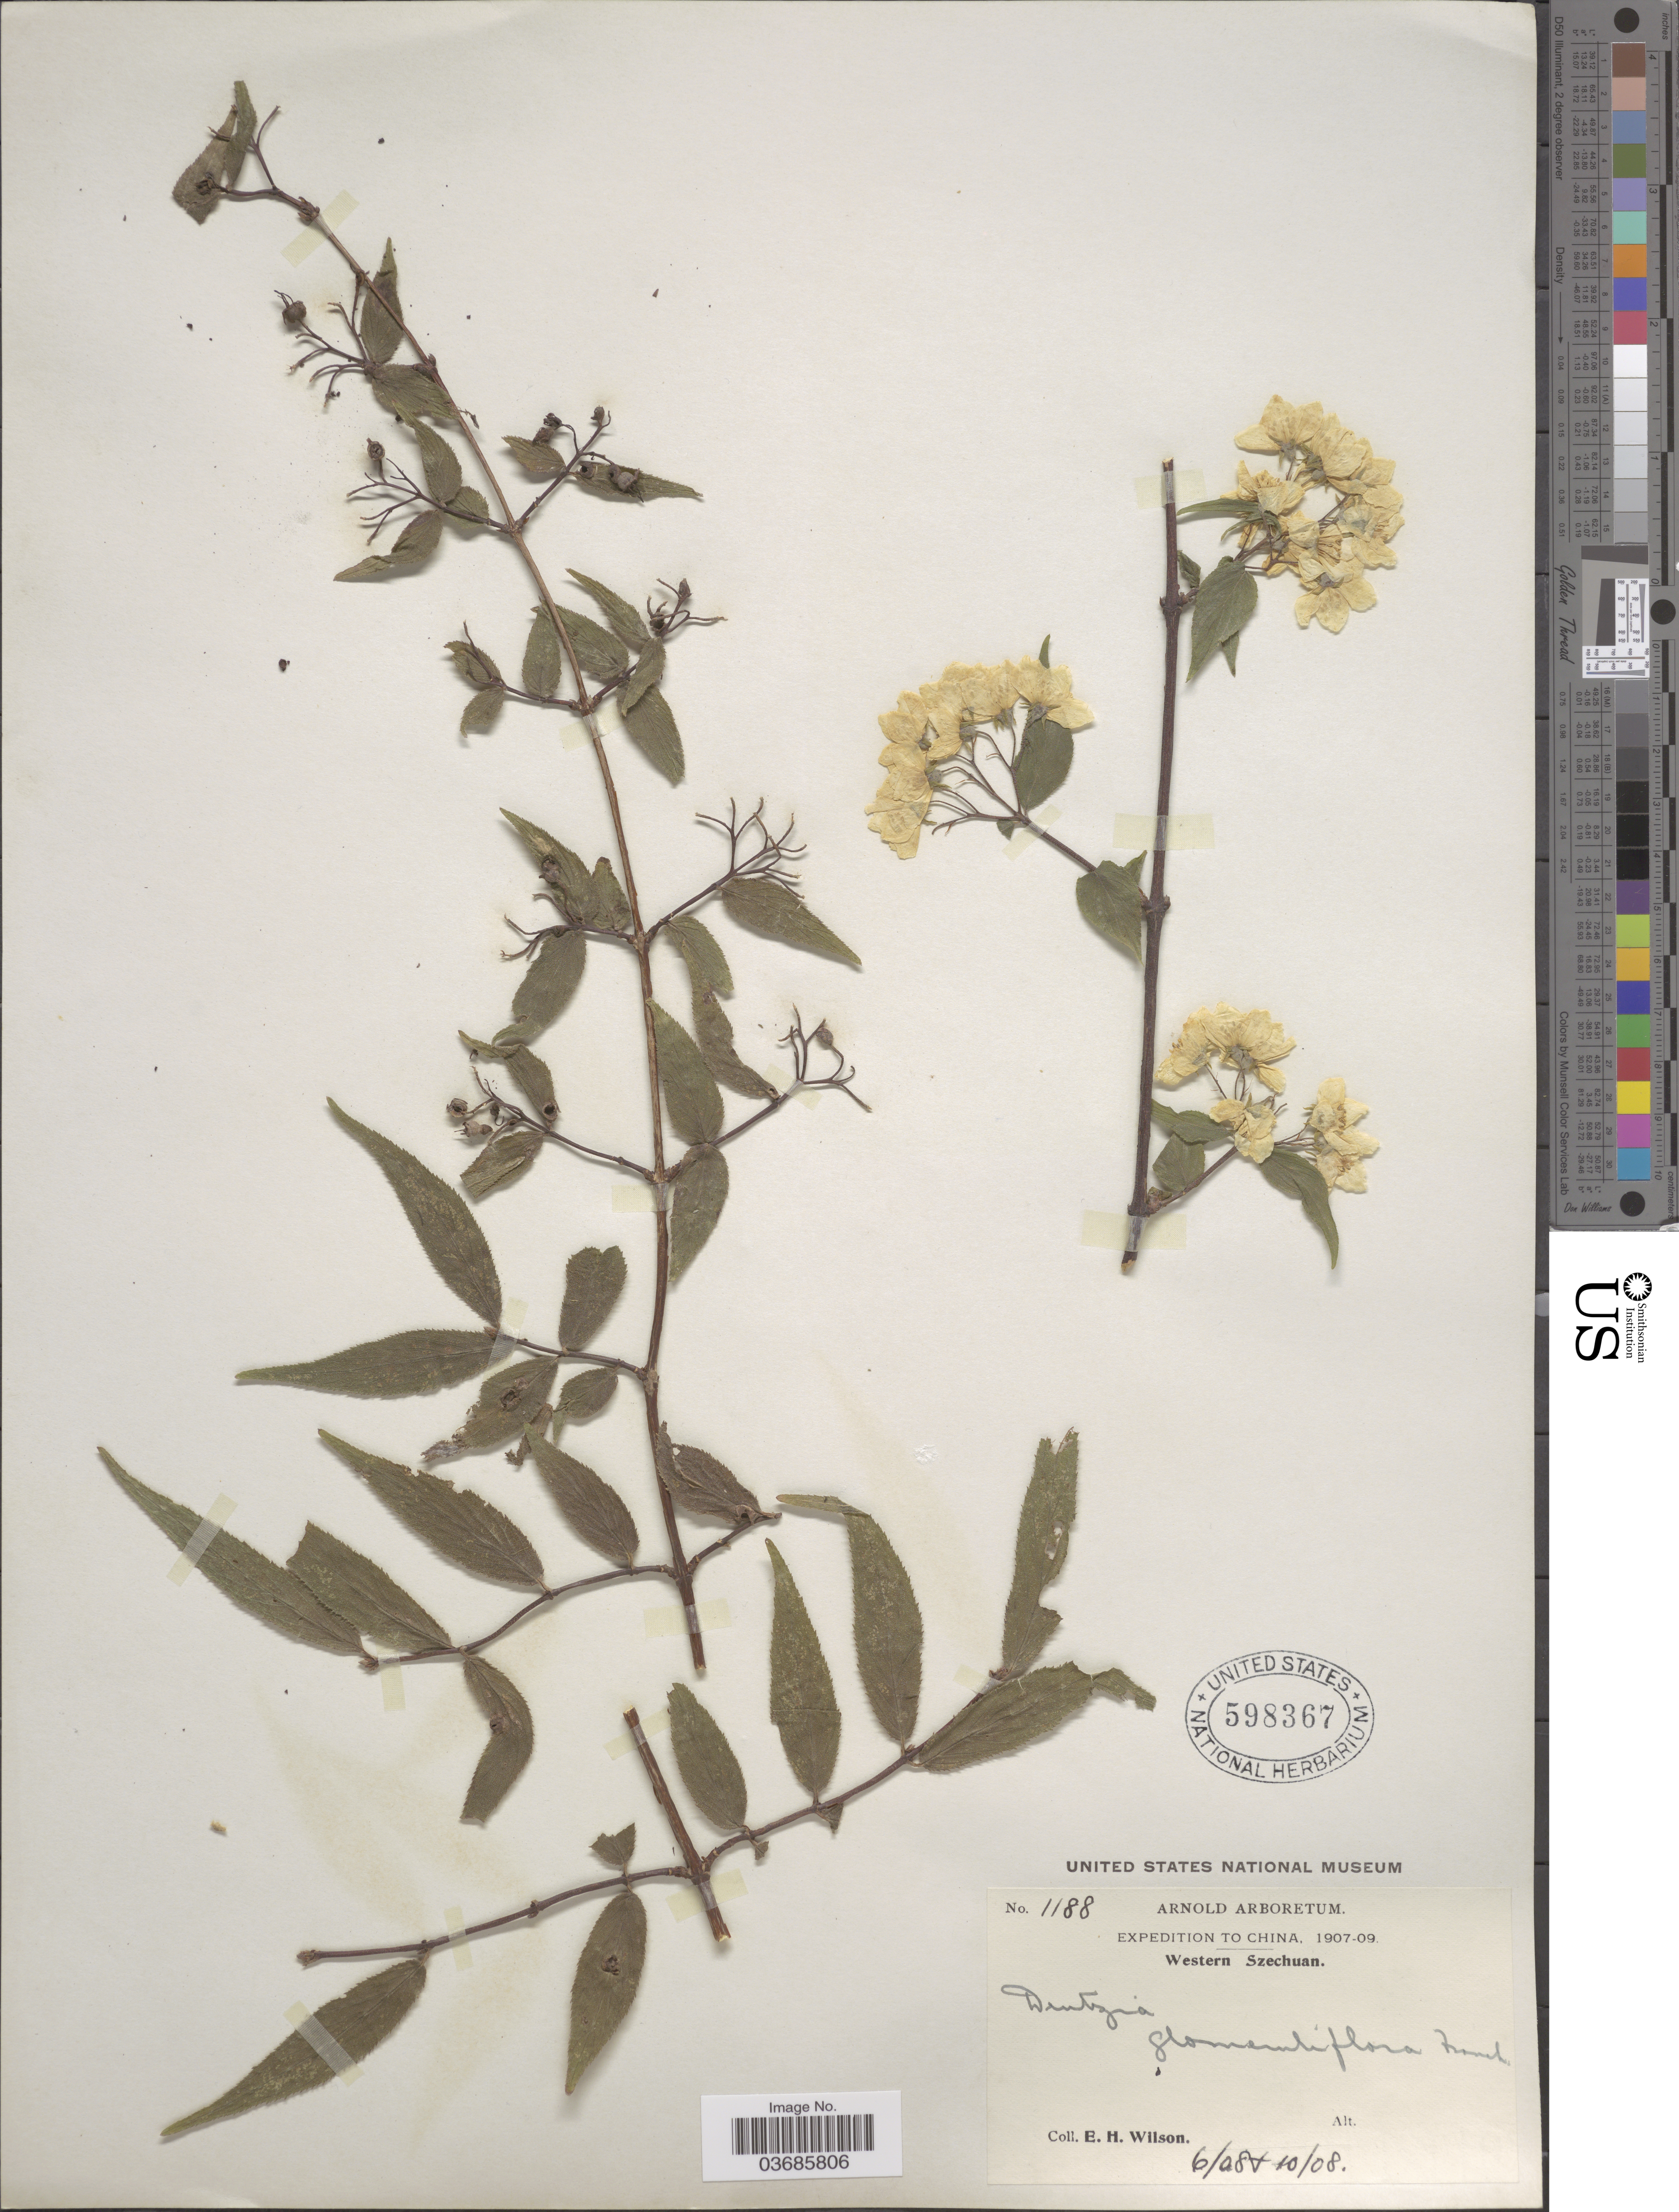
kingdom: Plantae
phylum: Tracheophyta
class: Magnoliopsida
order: Cornales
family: Hydrangeaceae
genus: Deutzia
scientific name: Deutzia glomeruliflora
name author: Franch.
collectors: E. Wilson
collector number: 1188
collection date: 1908-06/1908-10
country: China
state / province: Sichuan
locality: Expedition to China, 1907-09. Western Szechuan.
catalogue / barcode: US 598367